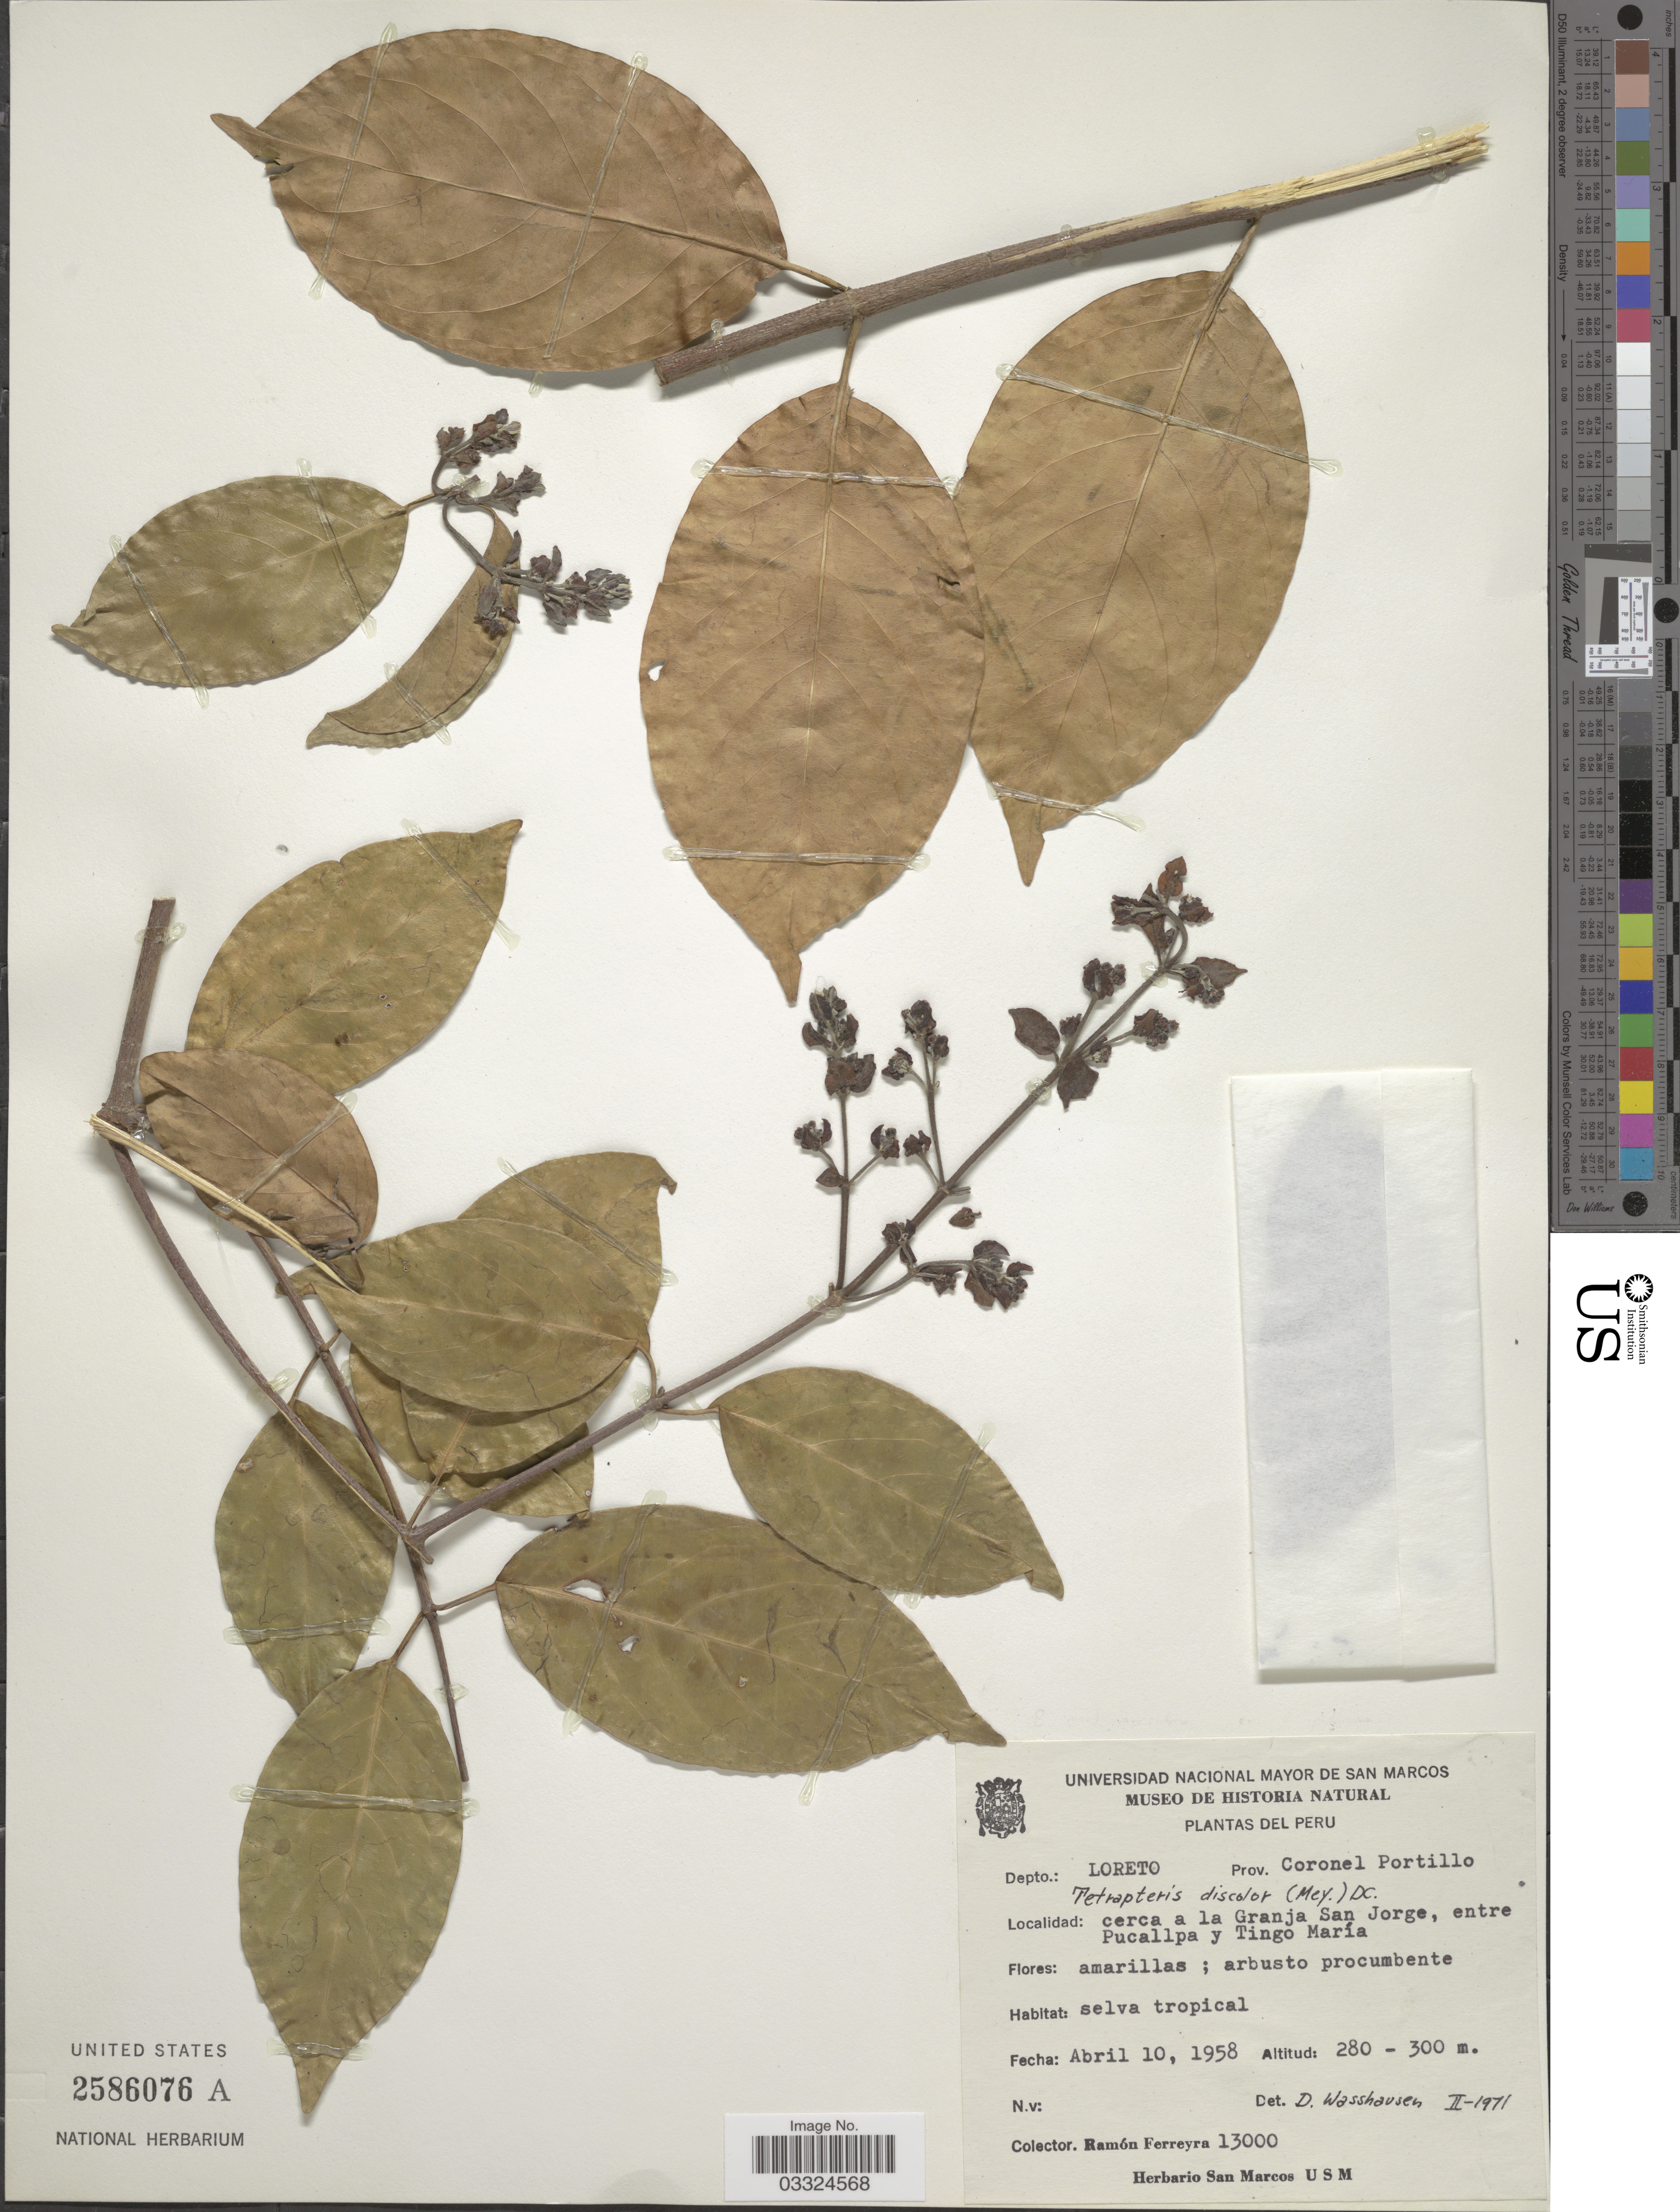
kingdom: Plantae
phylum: Tracheophyta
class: Magnoliopsida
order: Malpighiales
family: Malpighiaceae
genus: Tetrapterys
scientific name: Tetrapterys discolor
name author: (G. Mey.) DC.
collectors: R. A. Ferreyra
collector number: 13000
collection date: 1958-04-10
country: Peru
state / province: Loreto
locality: Depto.: Loreto. Prov. Coronel Portillo. Cerca a la Granja San Jorge, entre Pucallpa y Tingo Maria.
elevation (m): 280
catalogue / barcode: US 2586076A